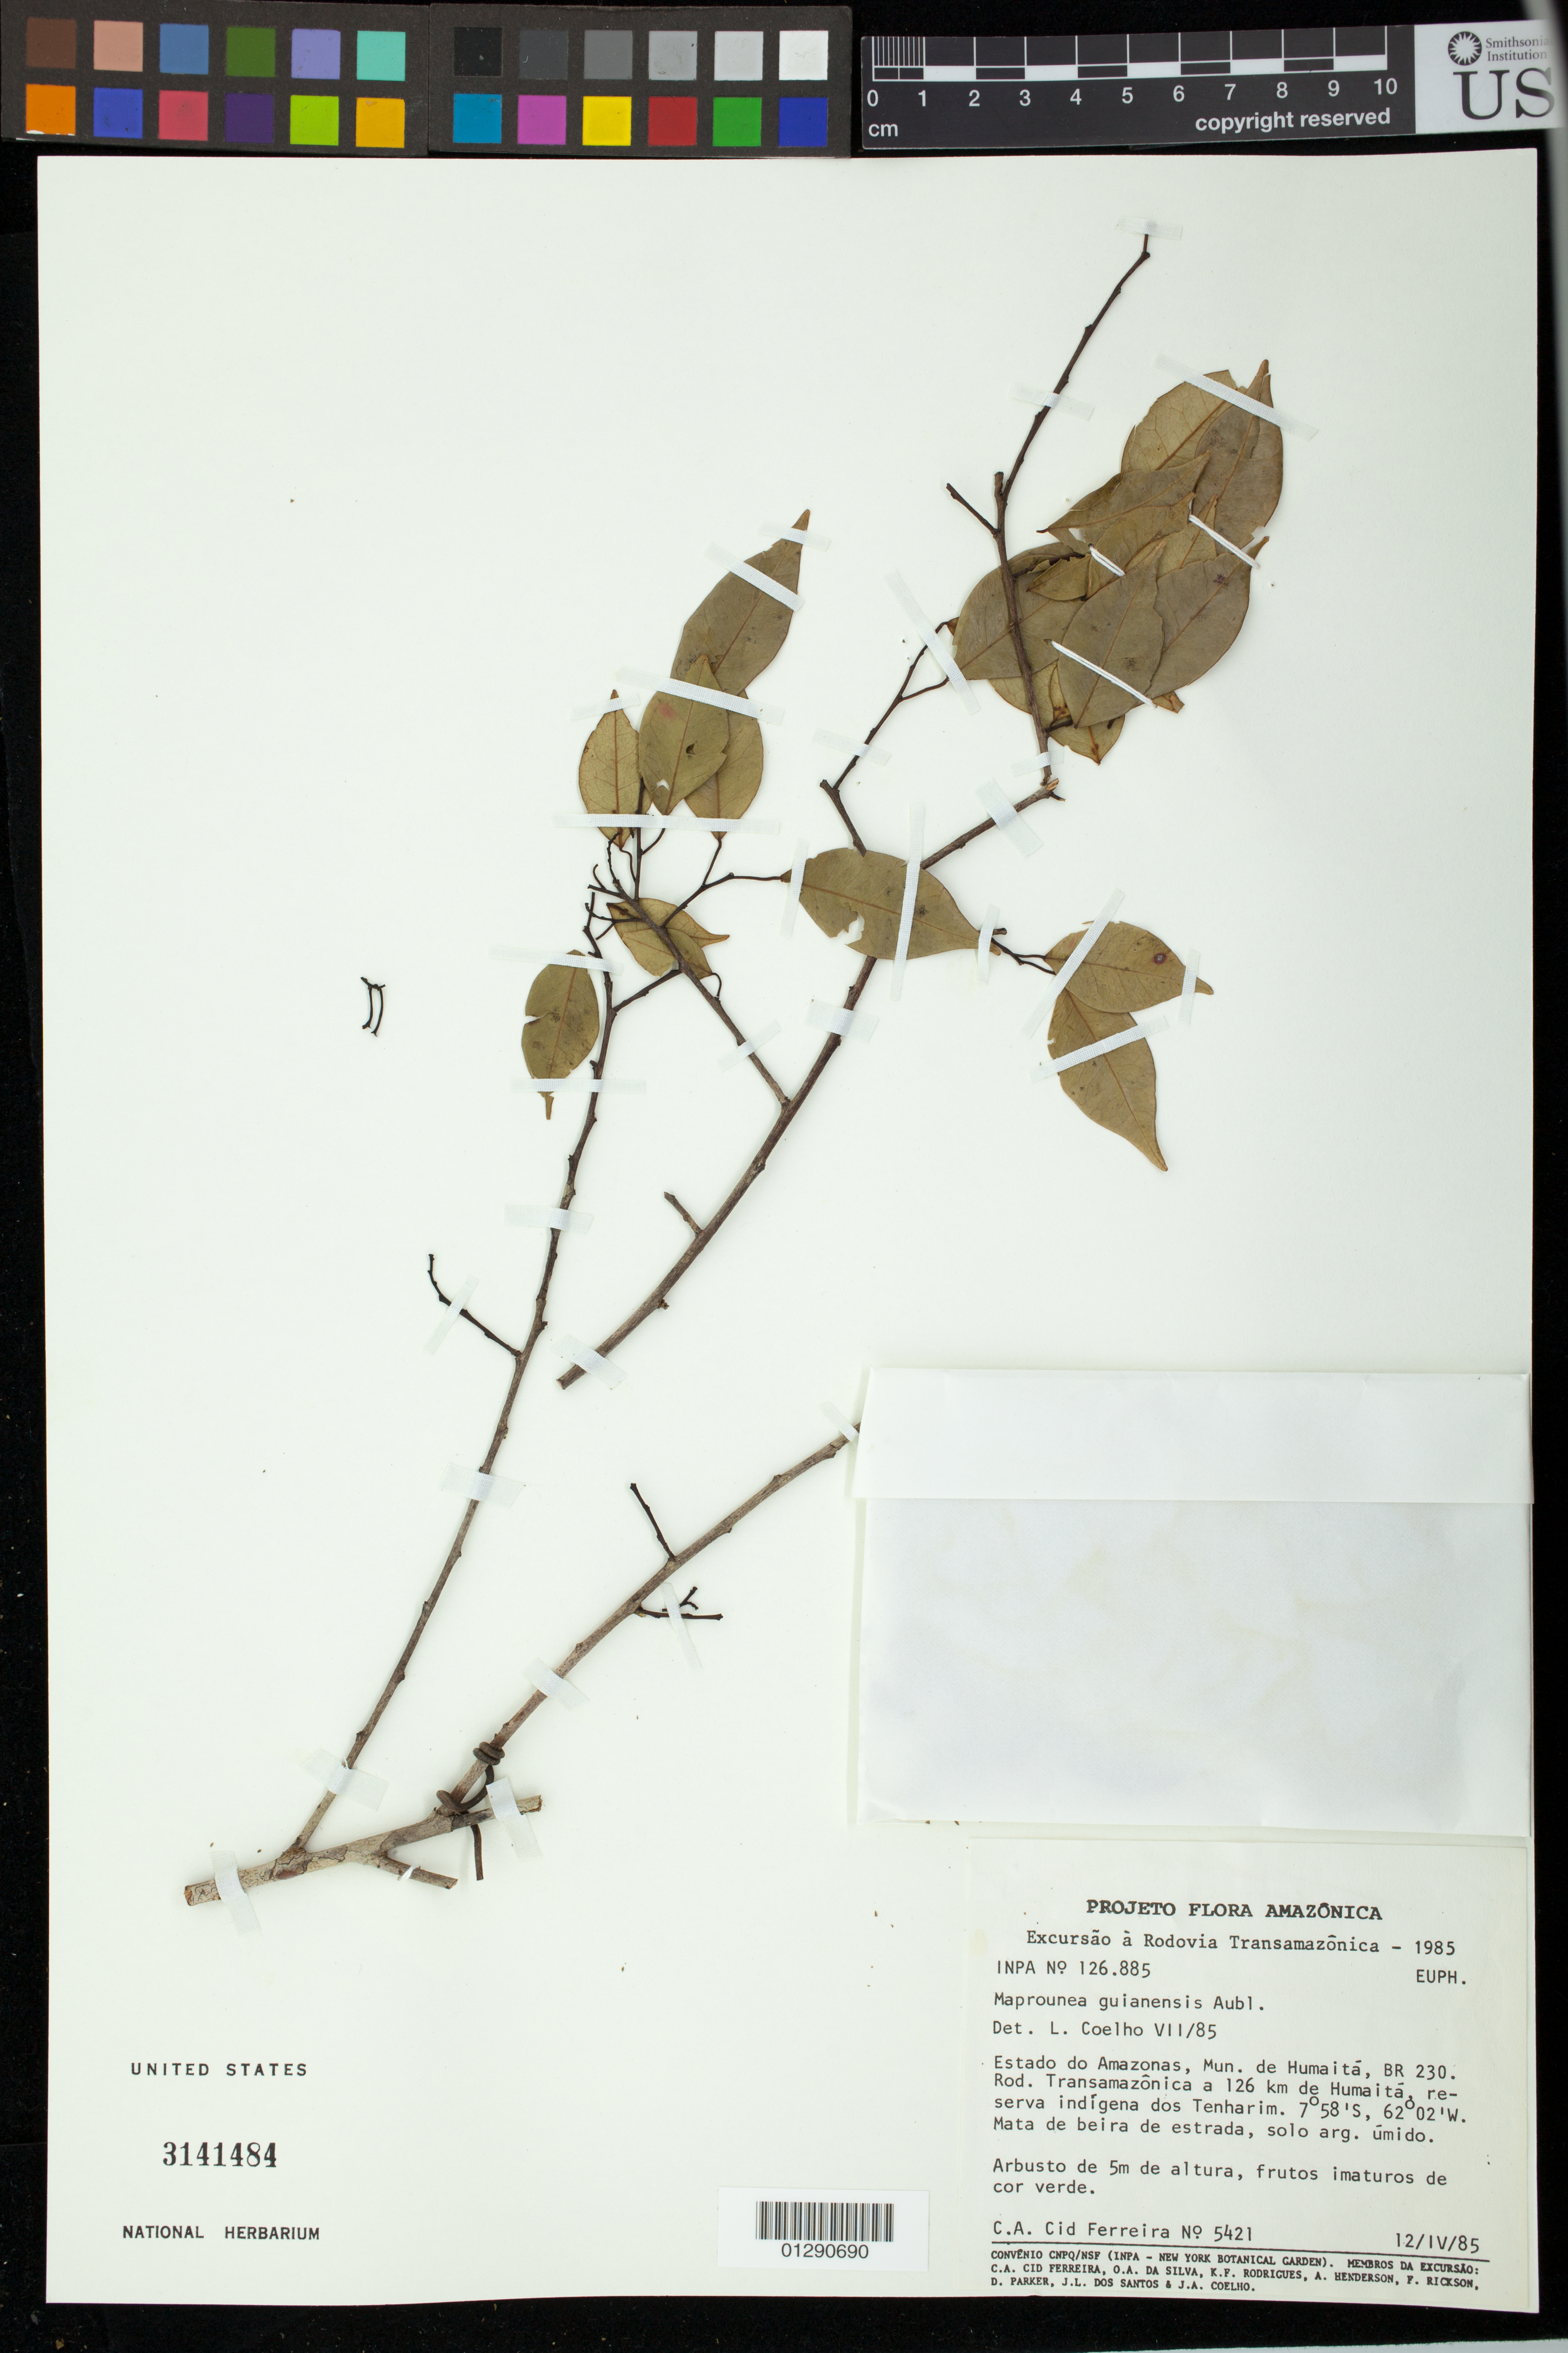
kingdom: Plantae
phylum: Tracheophyta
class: Magnoliopsida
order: Malpighiales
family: Euphorbiaceae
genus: Maprounea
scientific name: Maprounea guianensis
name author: Aubl.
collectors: C. A. Cid Ferreira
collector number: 5421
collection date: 1985-04-12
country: Brazil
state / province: Amazonas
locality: Humaita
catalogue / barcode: US 3141484